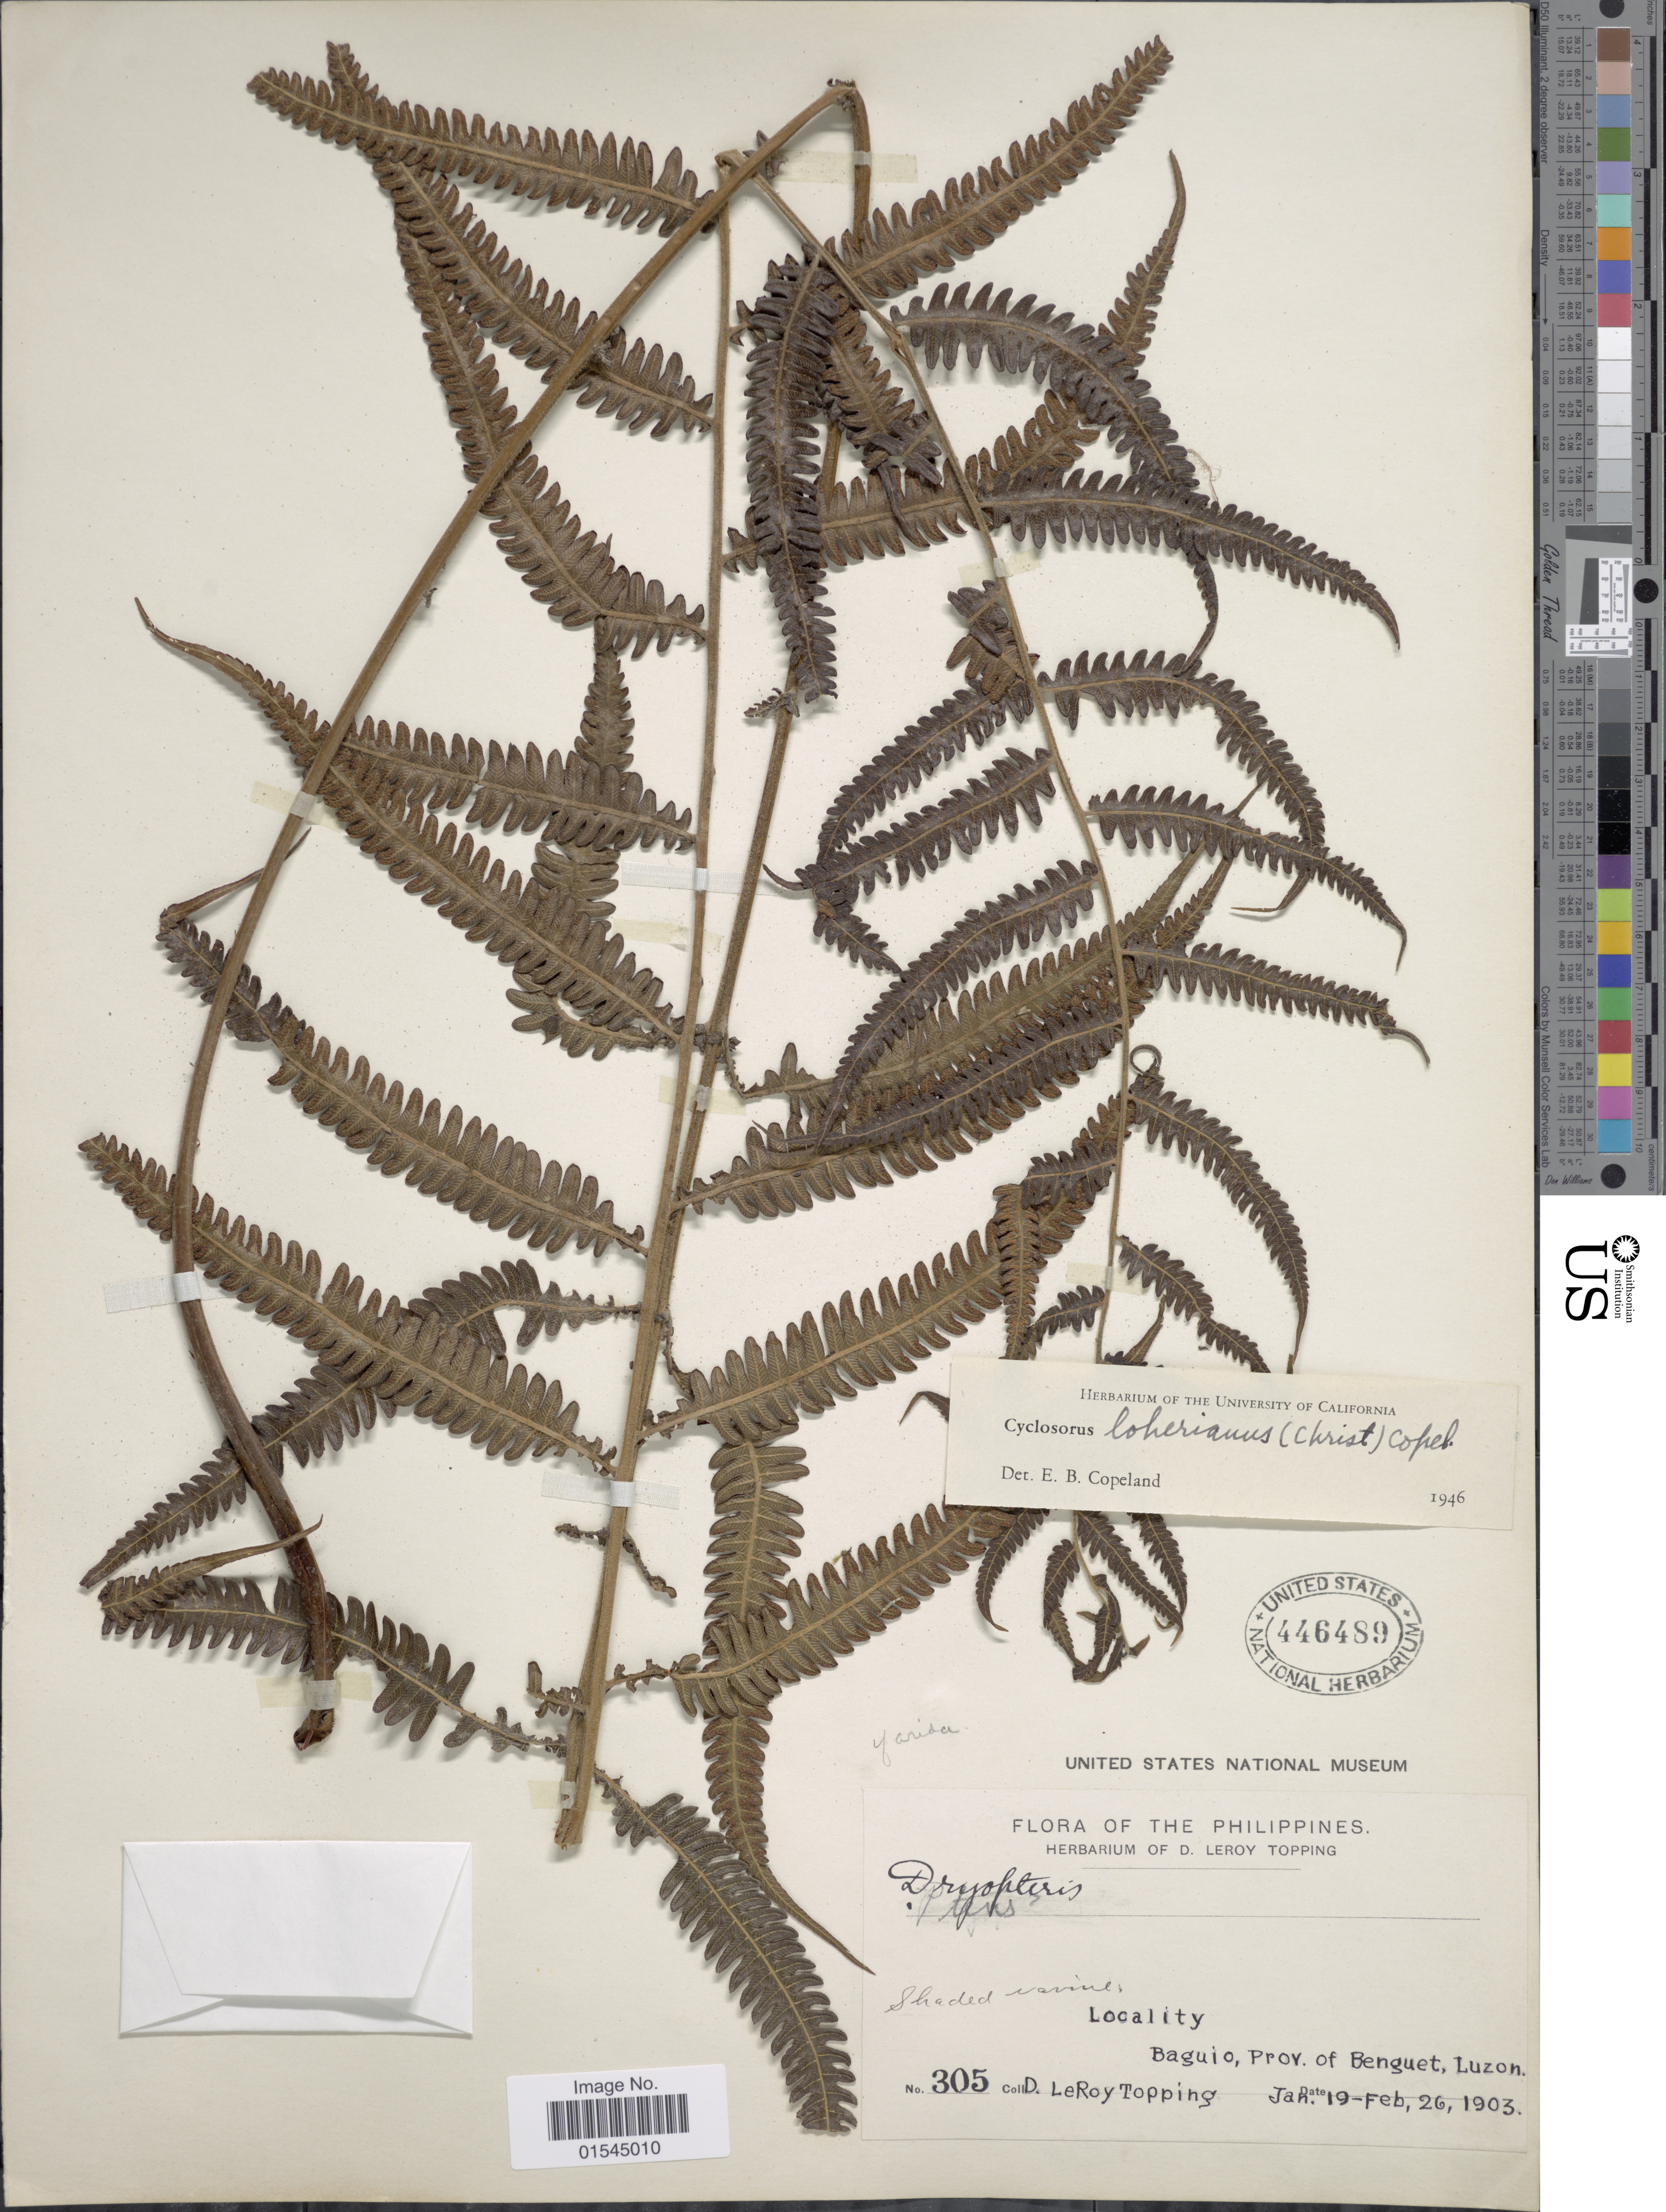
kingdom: Plantae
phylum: Tracheophyta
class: Polypodiopsida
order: Polypodiales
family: Thelypteridaceae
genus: Sphaerostephanos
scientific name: Sphaerostephanos loherianus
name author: (Christ) Holttum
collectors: D. L. Topping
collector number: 305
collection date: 1903-01-19/1903-02-26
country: Philippines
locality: Baguio, Prov. of Benguet, Luzon.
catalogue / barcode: US 446489